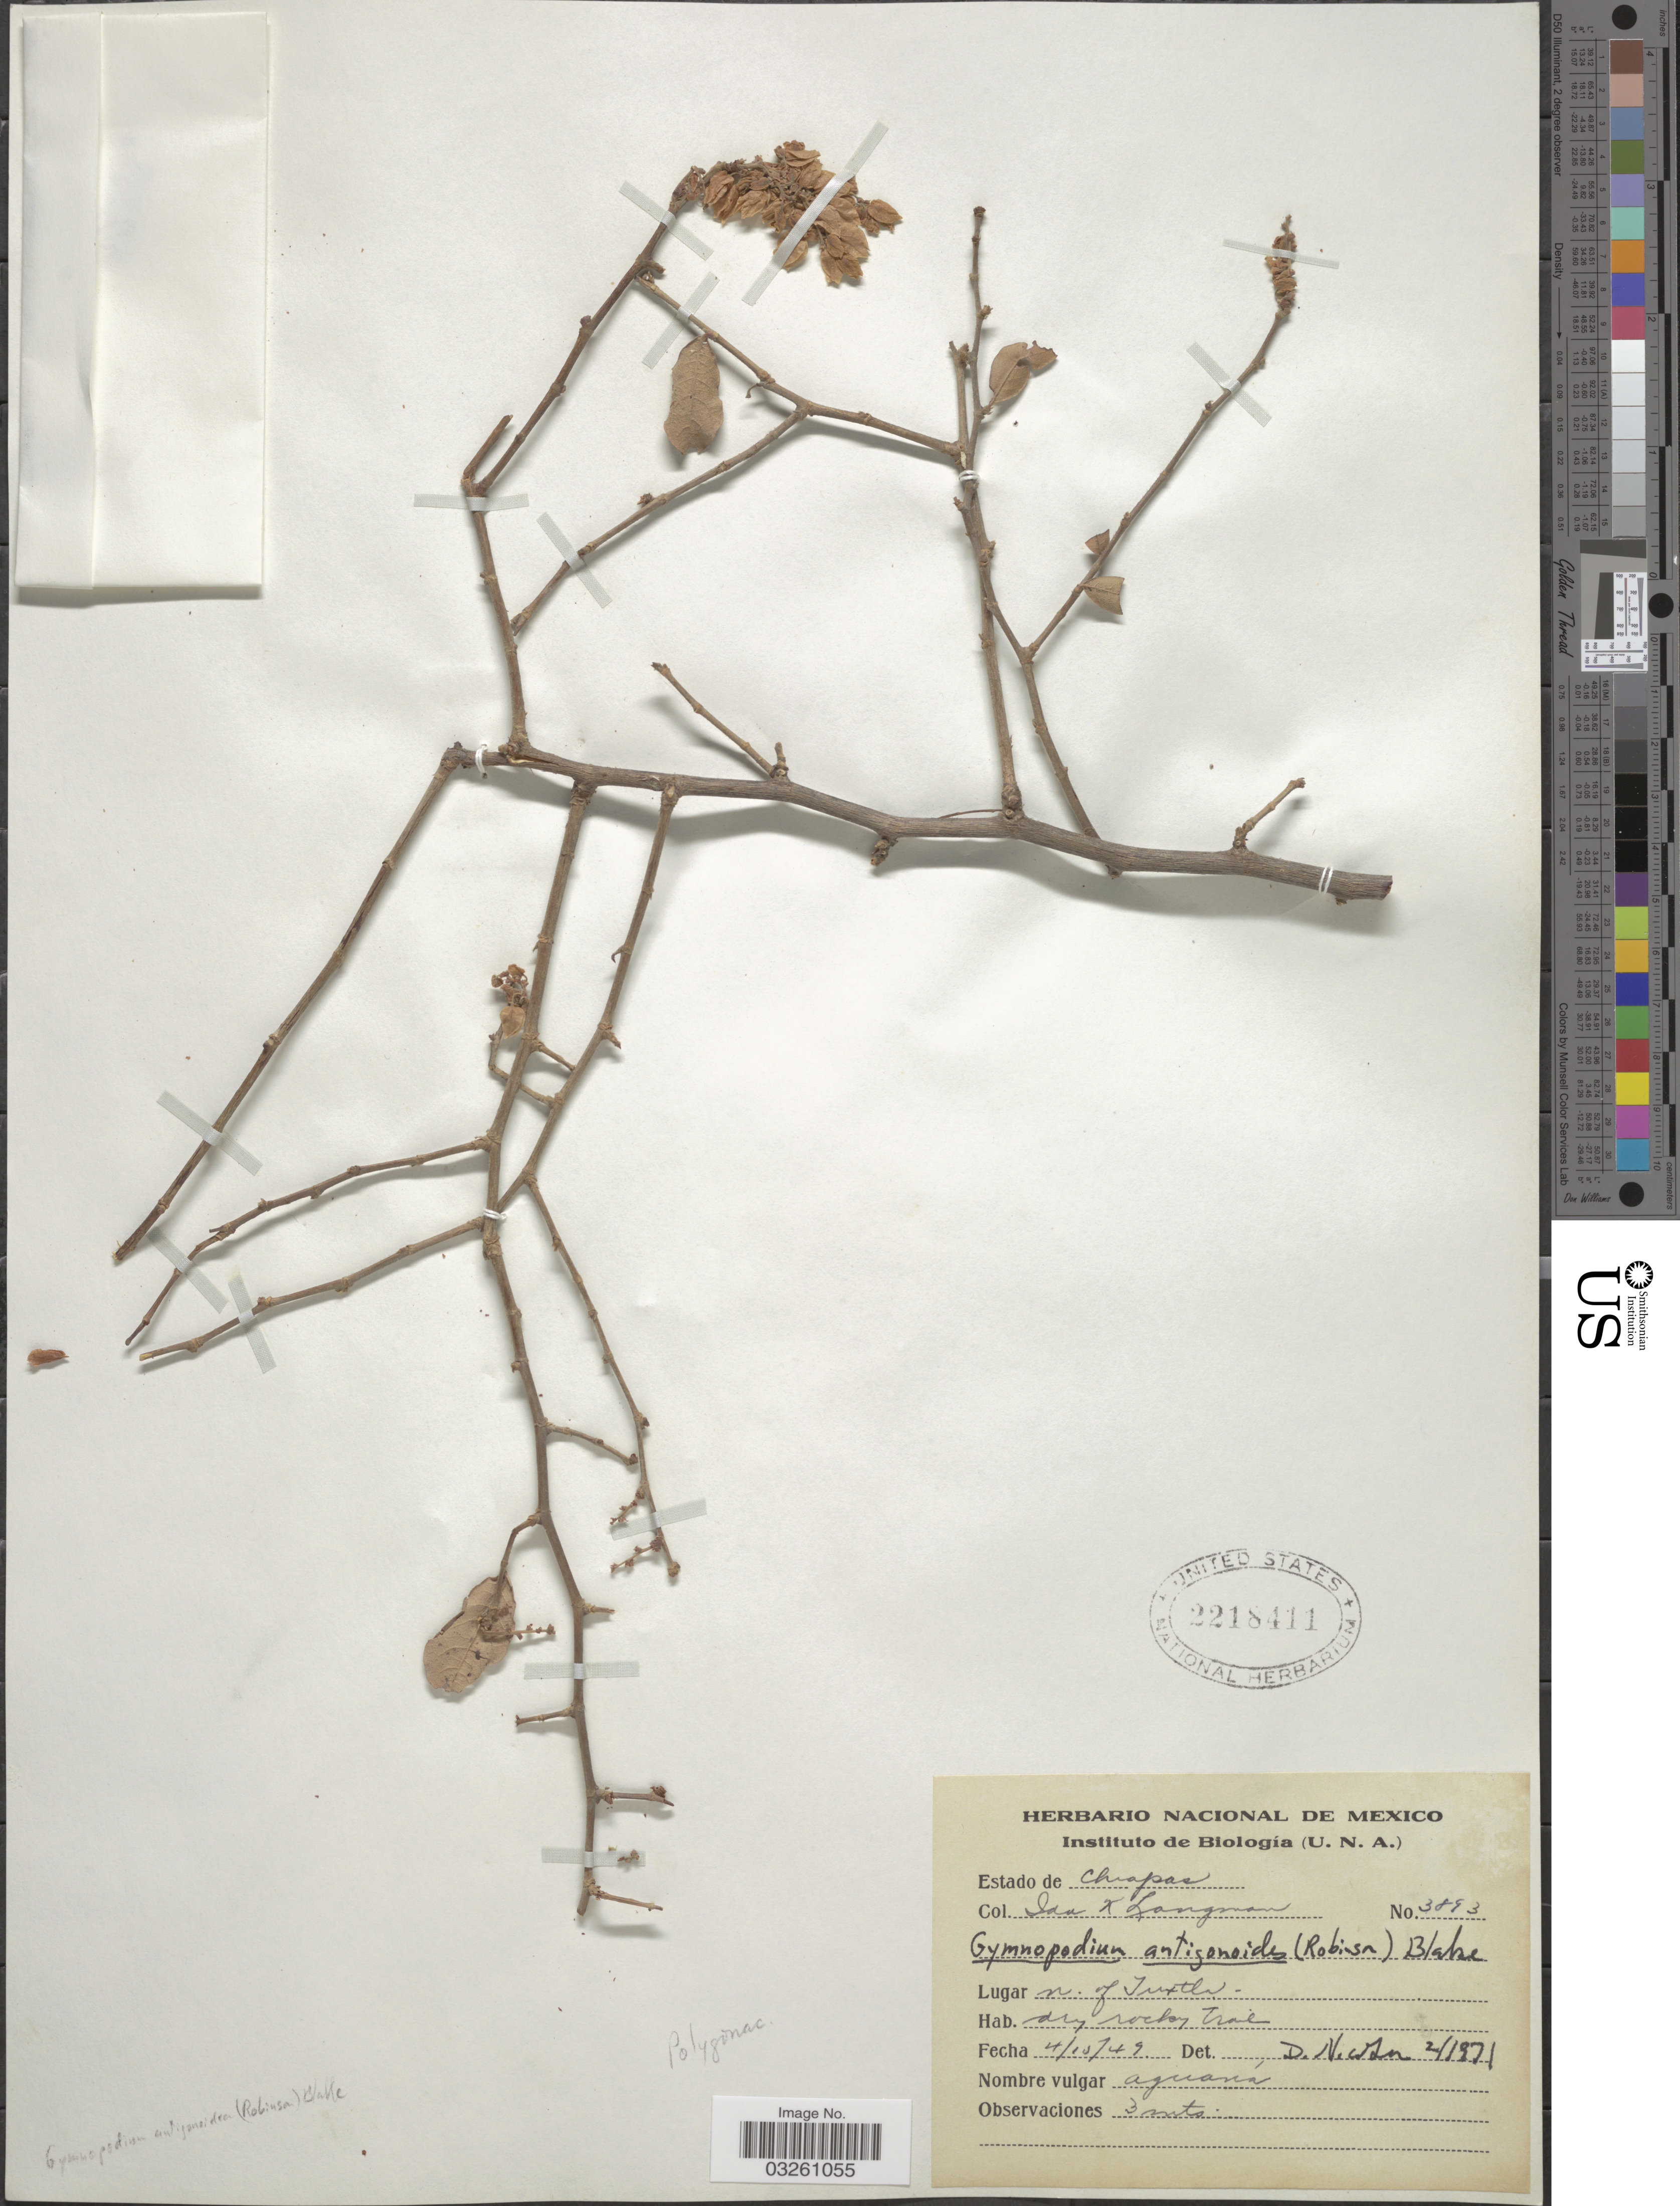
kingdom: Plantae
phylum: Tracheophyta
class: Magnoliopsida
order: Caryophyllales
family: Polygonaceae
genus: Gymnopodium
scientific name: Gymnopodium antigonoides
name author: (B.L. Rob.) S.F. Blake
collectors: I. K. Langman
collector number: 3893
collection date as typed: Transcribed d/m/y: 4/10/49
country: Mexico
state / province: Chiapas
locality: N. of Tuxtla.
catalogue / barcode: US 2218411